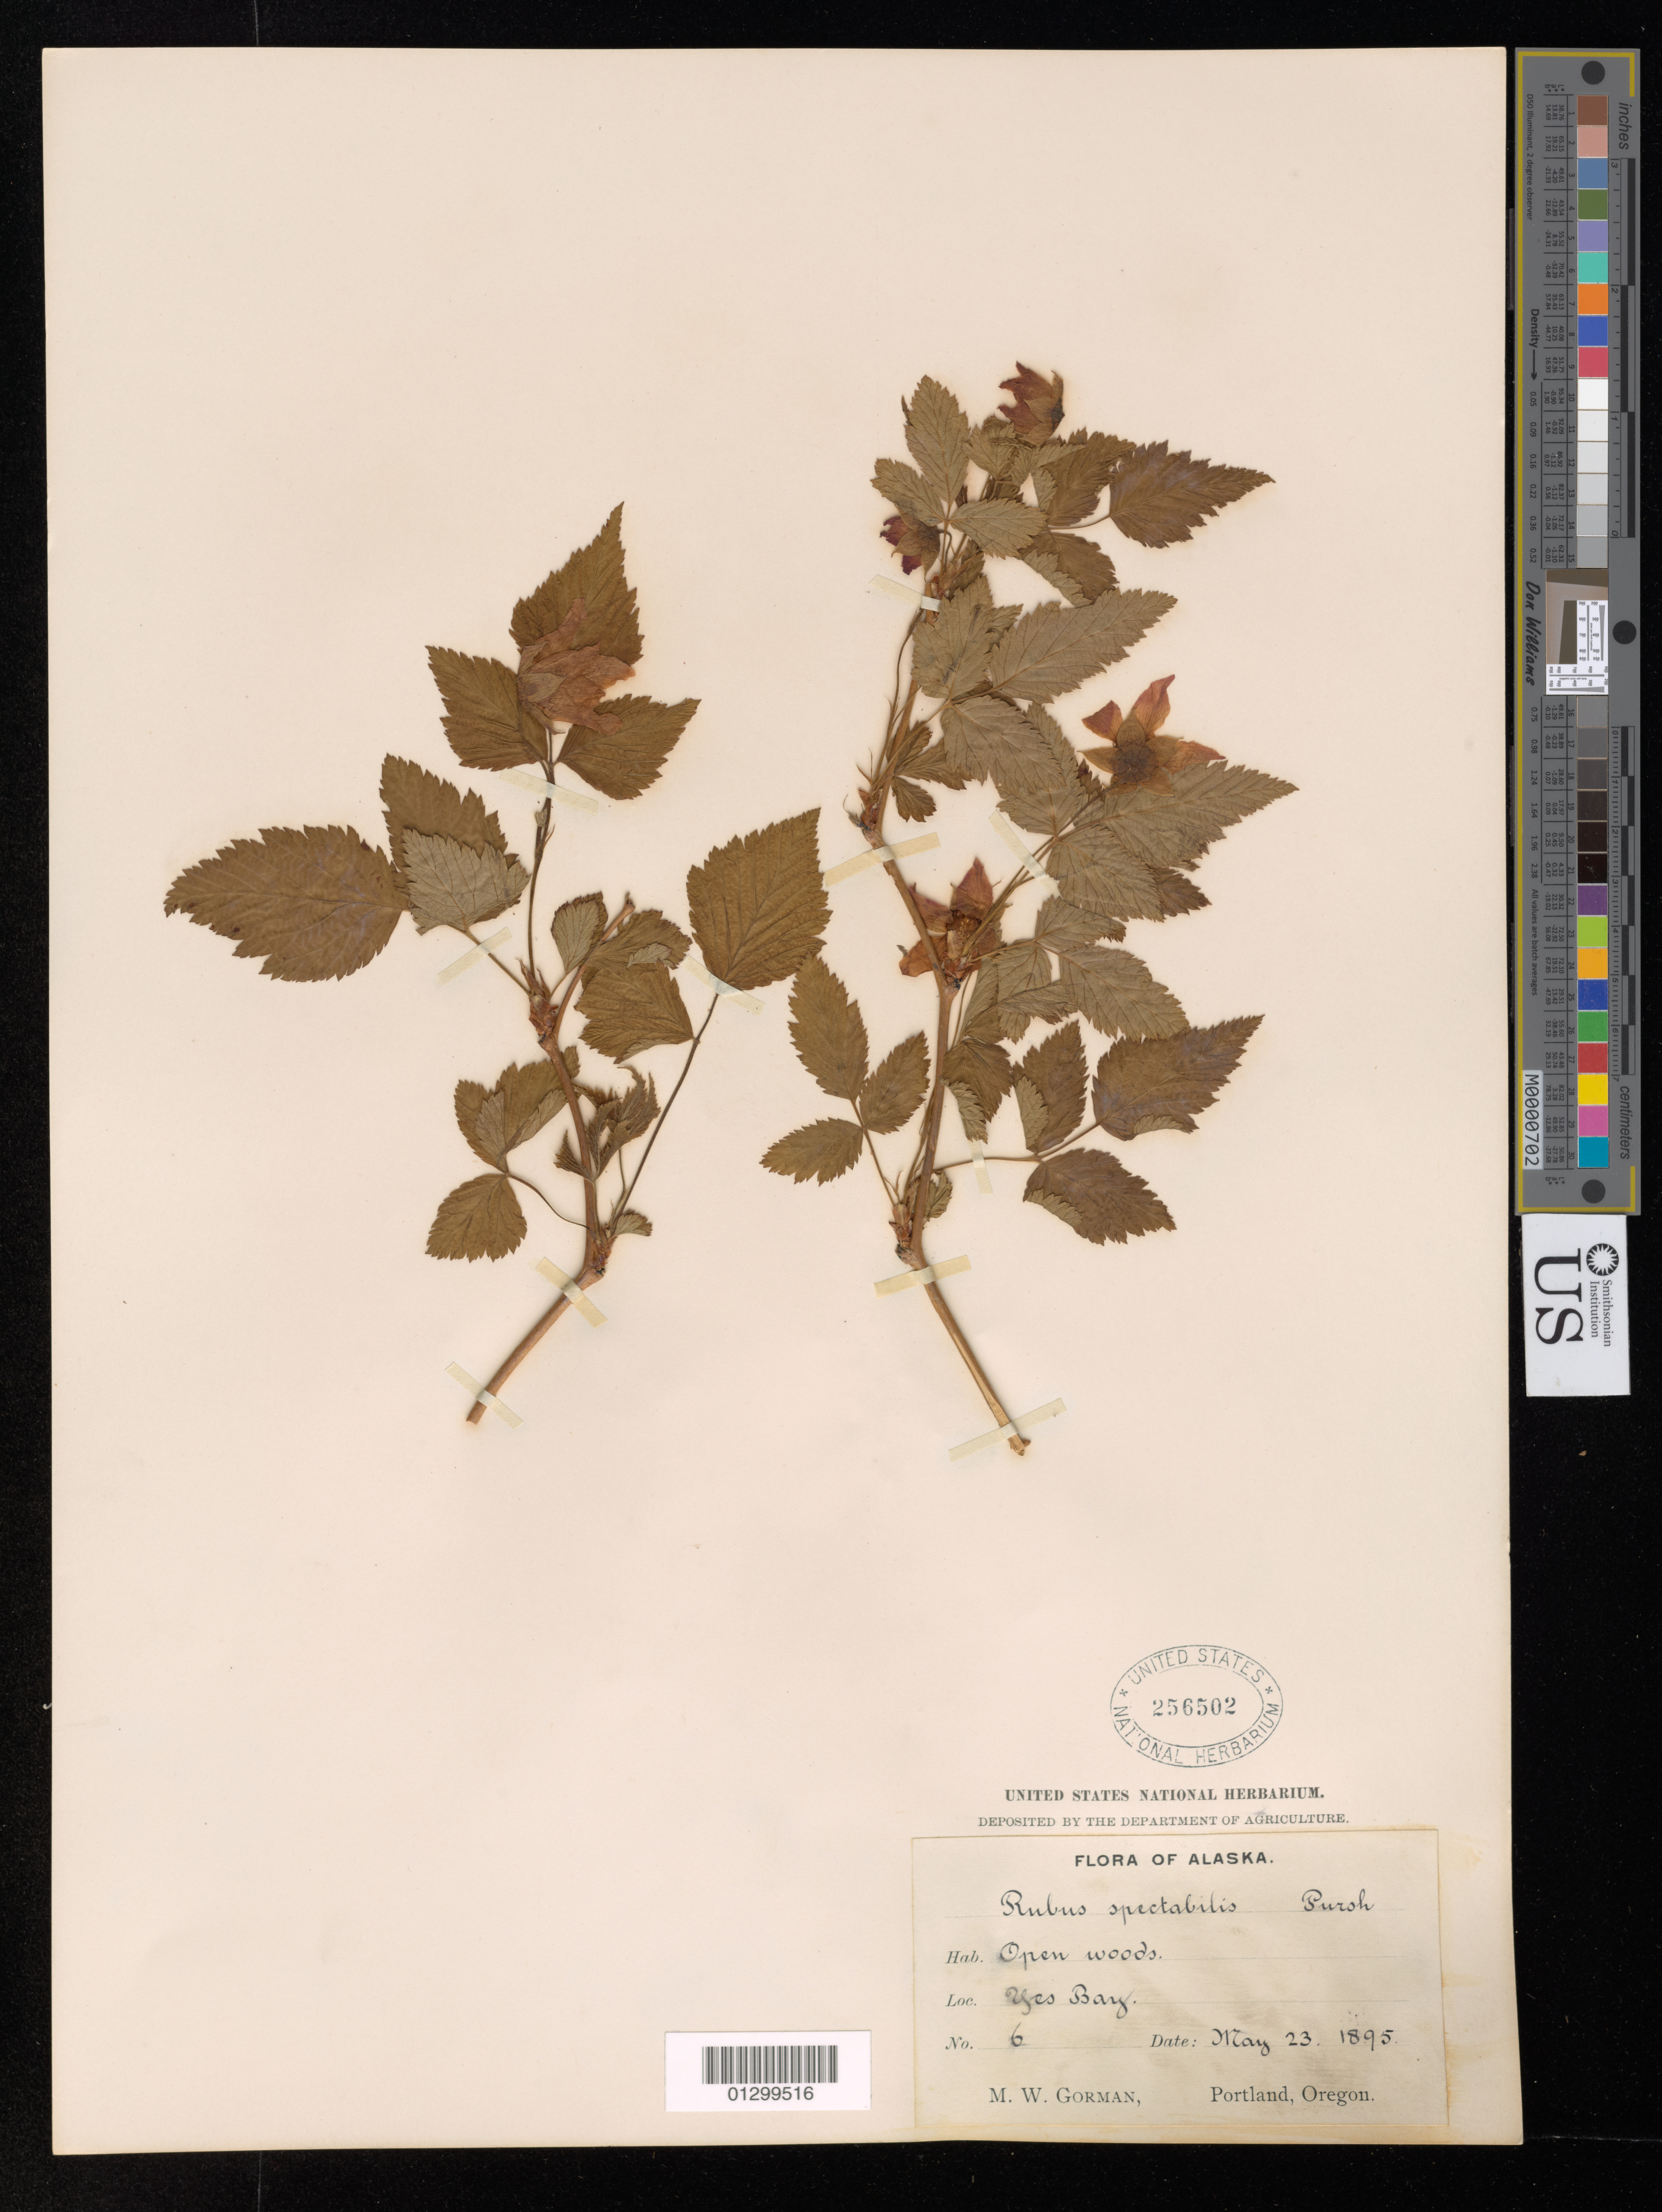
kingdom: Plantae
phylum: Tracheophyta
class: Magnoliopsida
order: Rosales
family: Rosaceae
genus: Rubus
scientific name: Rubus spectabilis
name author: Pursh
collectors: M. W. Gorman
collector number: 6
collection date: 1895-05-23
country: United States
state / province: Alaska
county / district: Ketchikan Gateway Borough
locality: Yes Bay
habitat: Open woods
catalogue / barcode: US 256502